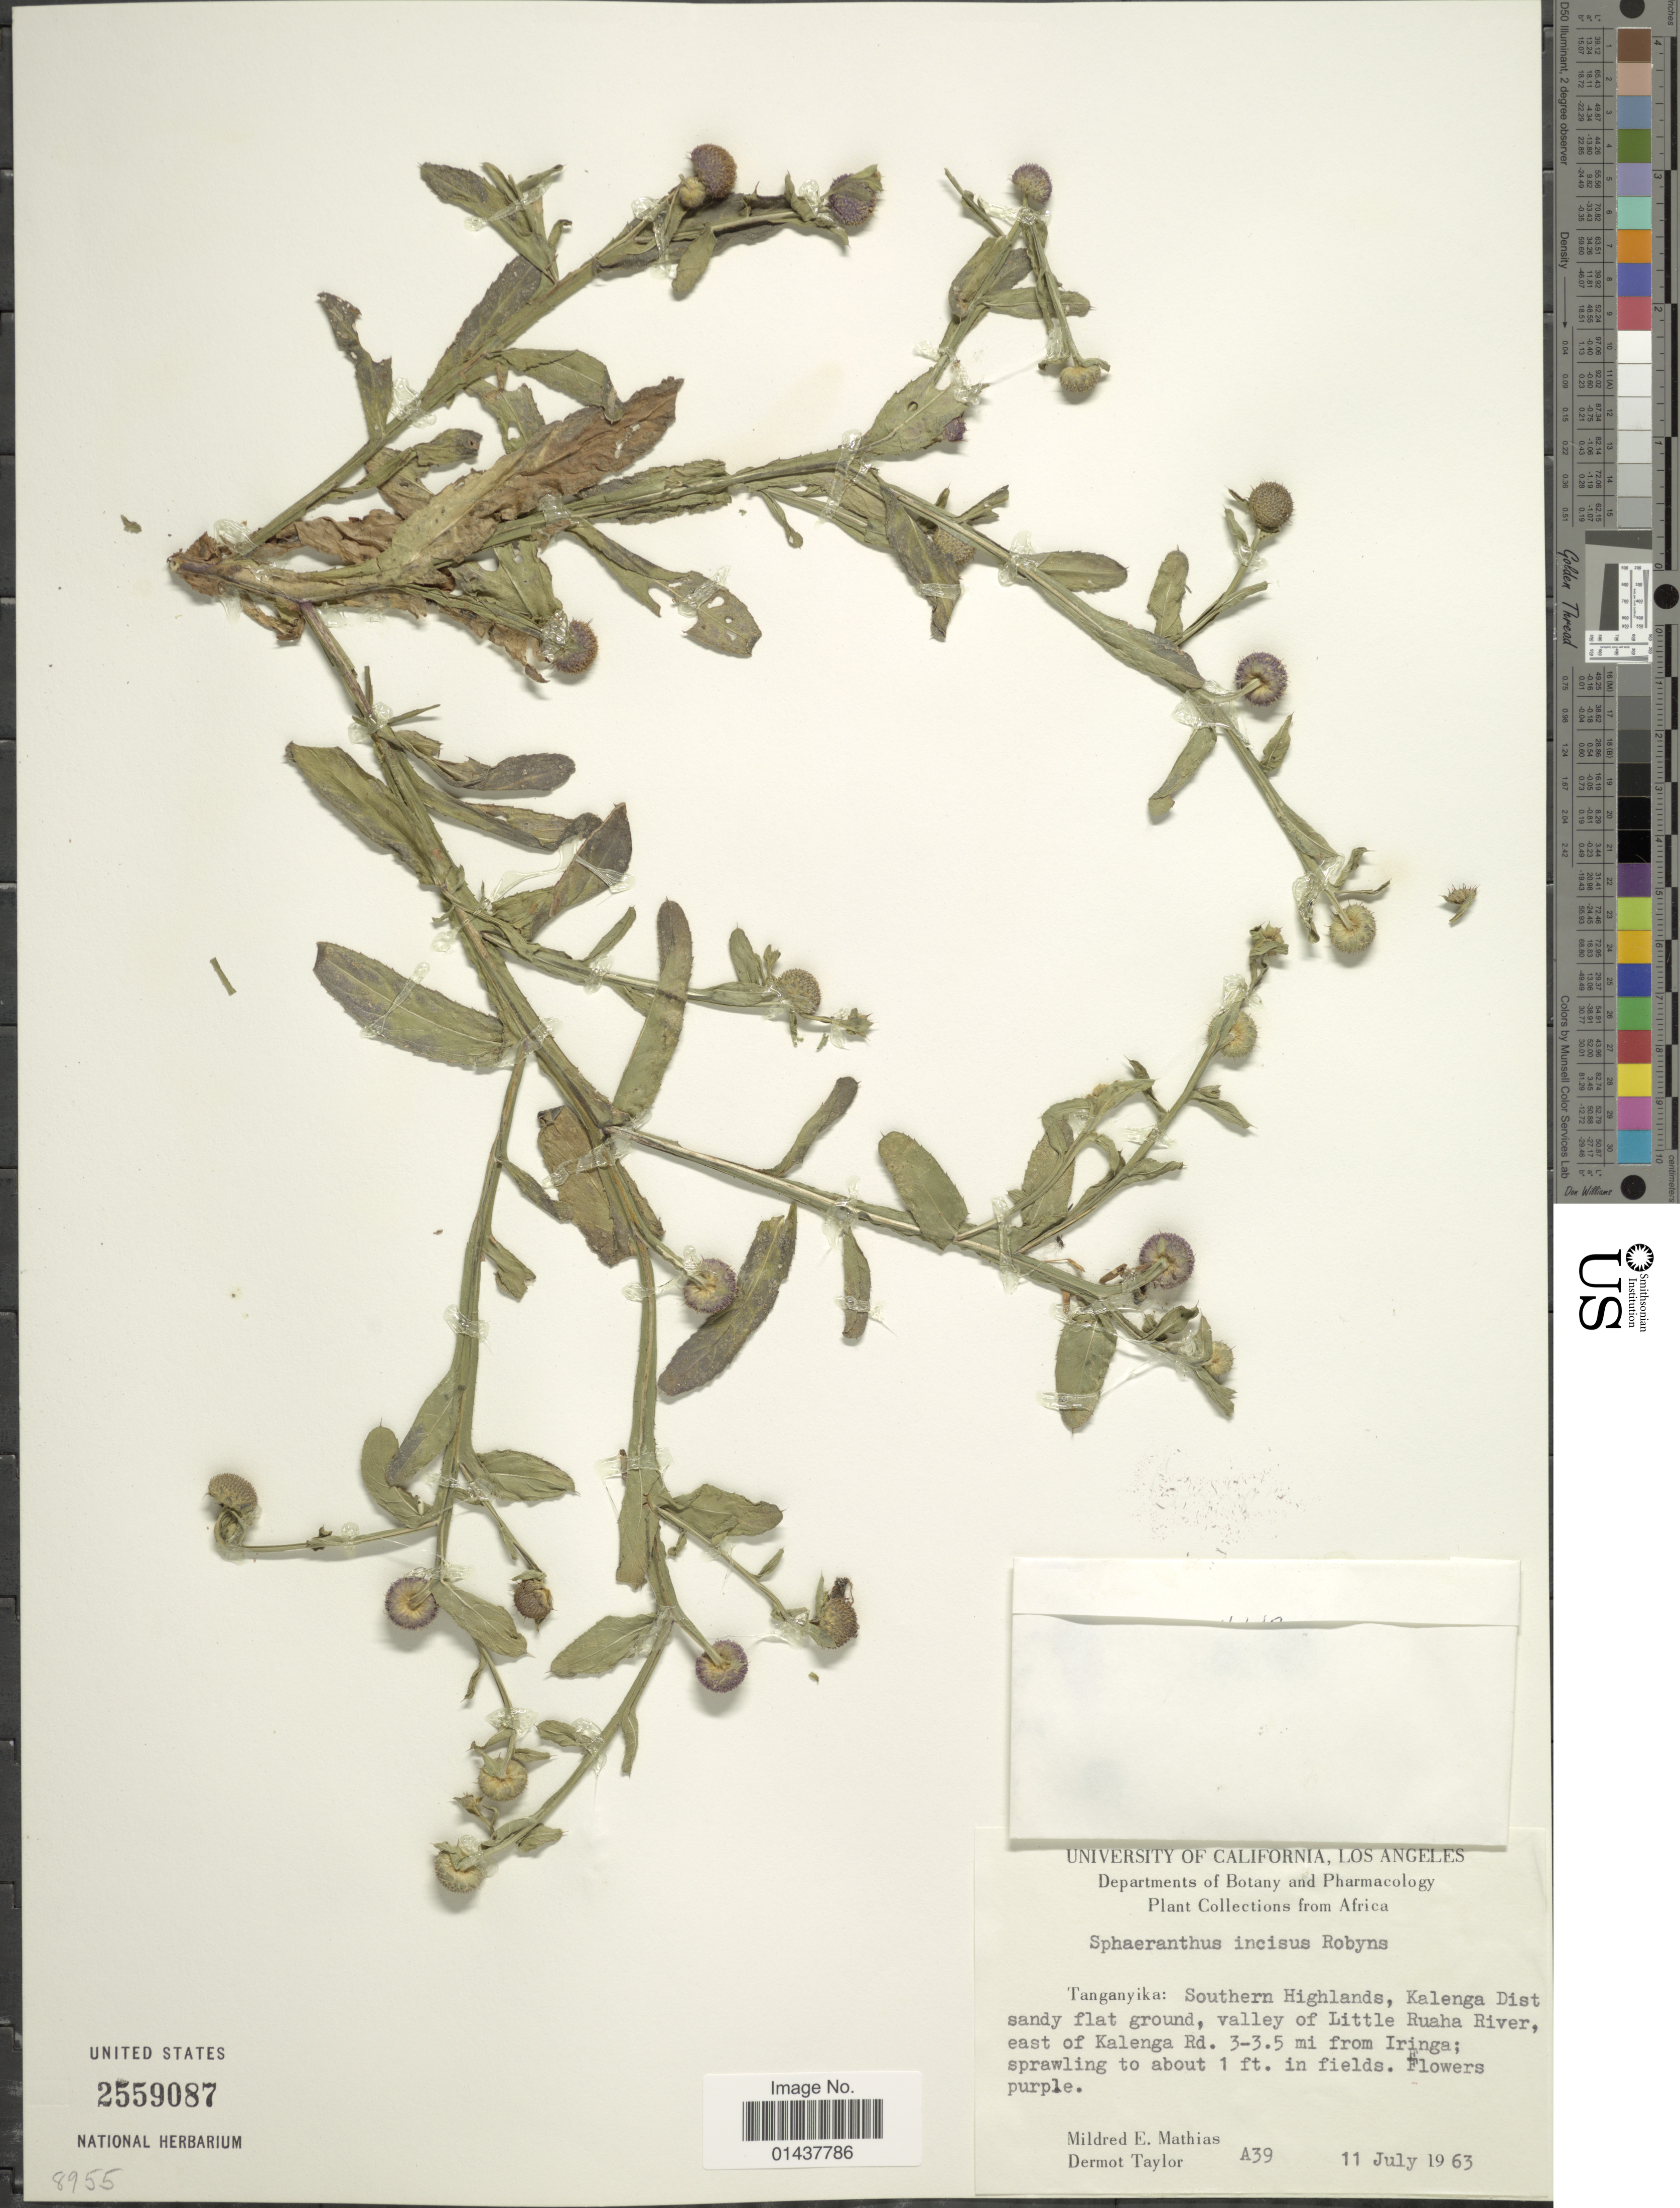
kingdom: Plantae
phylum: Tracheophyta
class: Magnoliopsida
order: Asterales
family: Asteraceae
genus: Sphaeranthus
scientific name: Sphaeranthus incisus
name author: Robyns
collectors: M. E. Mathias & D. Taylor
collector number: A39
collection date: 1963-07-11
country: Tanzania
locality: Tanganyika: Southern Highlands, Kalenga Dist sandy flat ground, valley of Little Ruaha River, east of Kalenga Rd. 3-3.5 mi from Iringa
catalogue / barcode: US 2559087